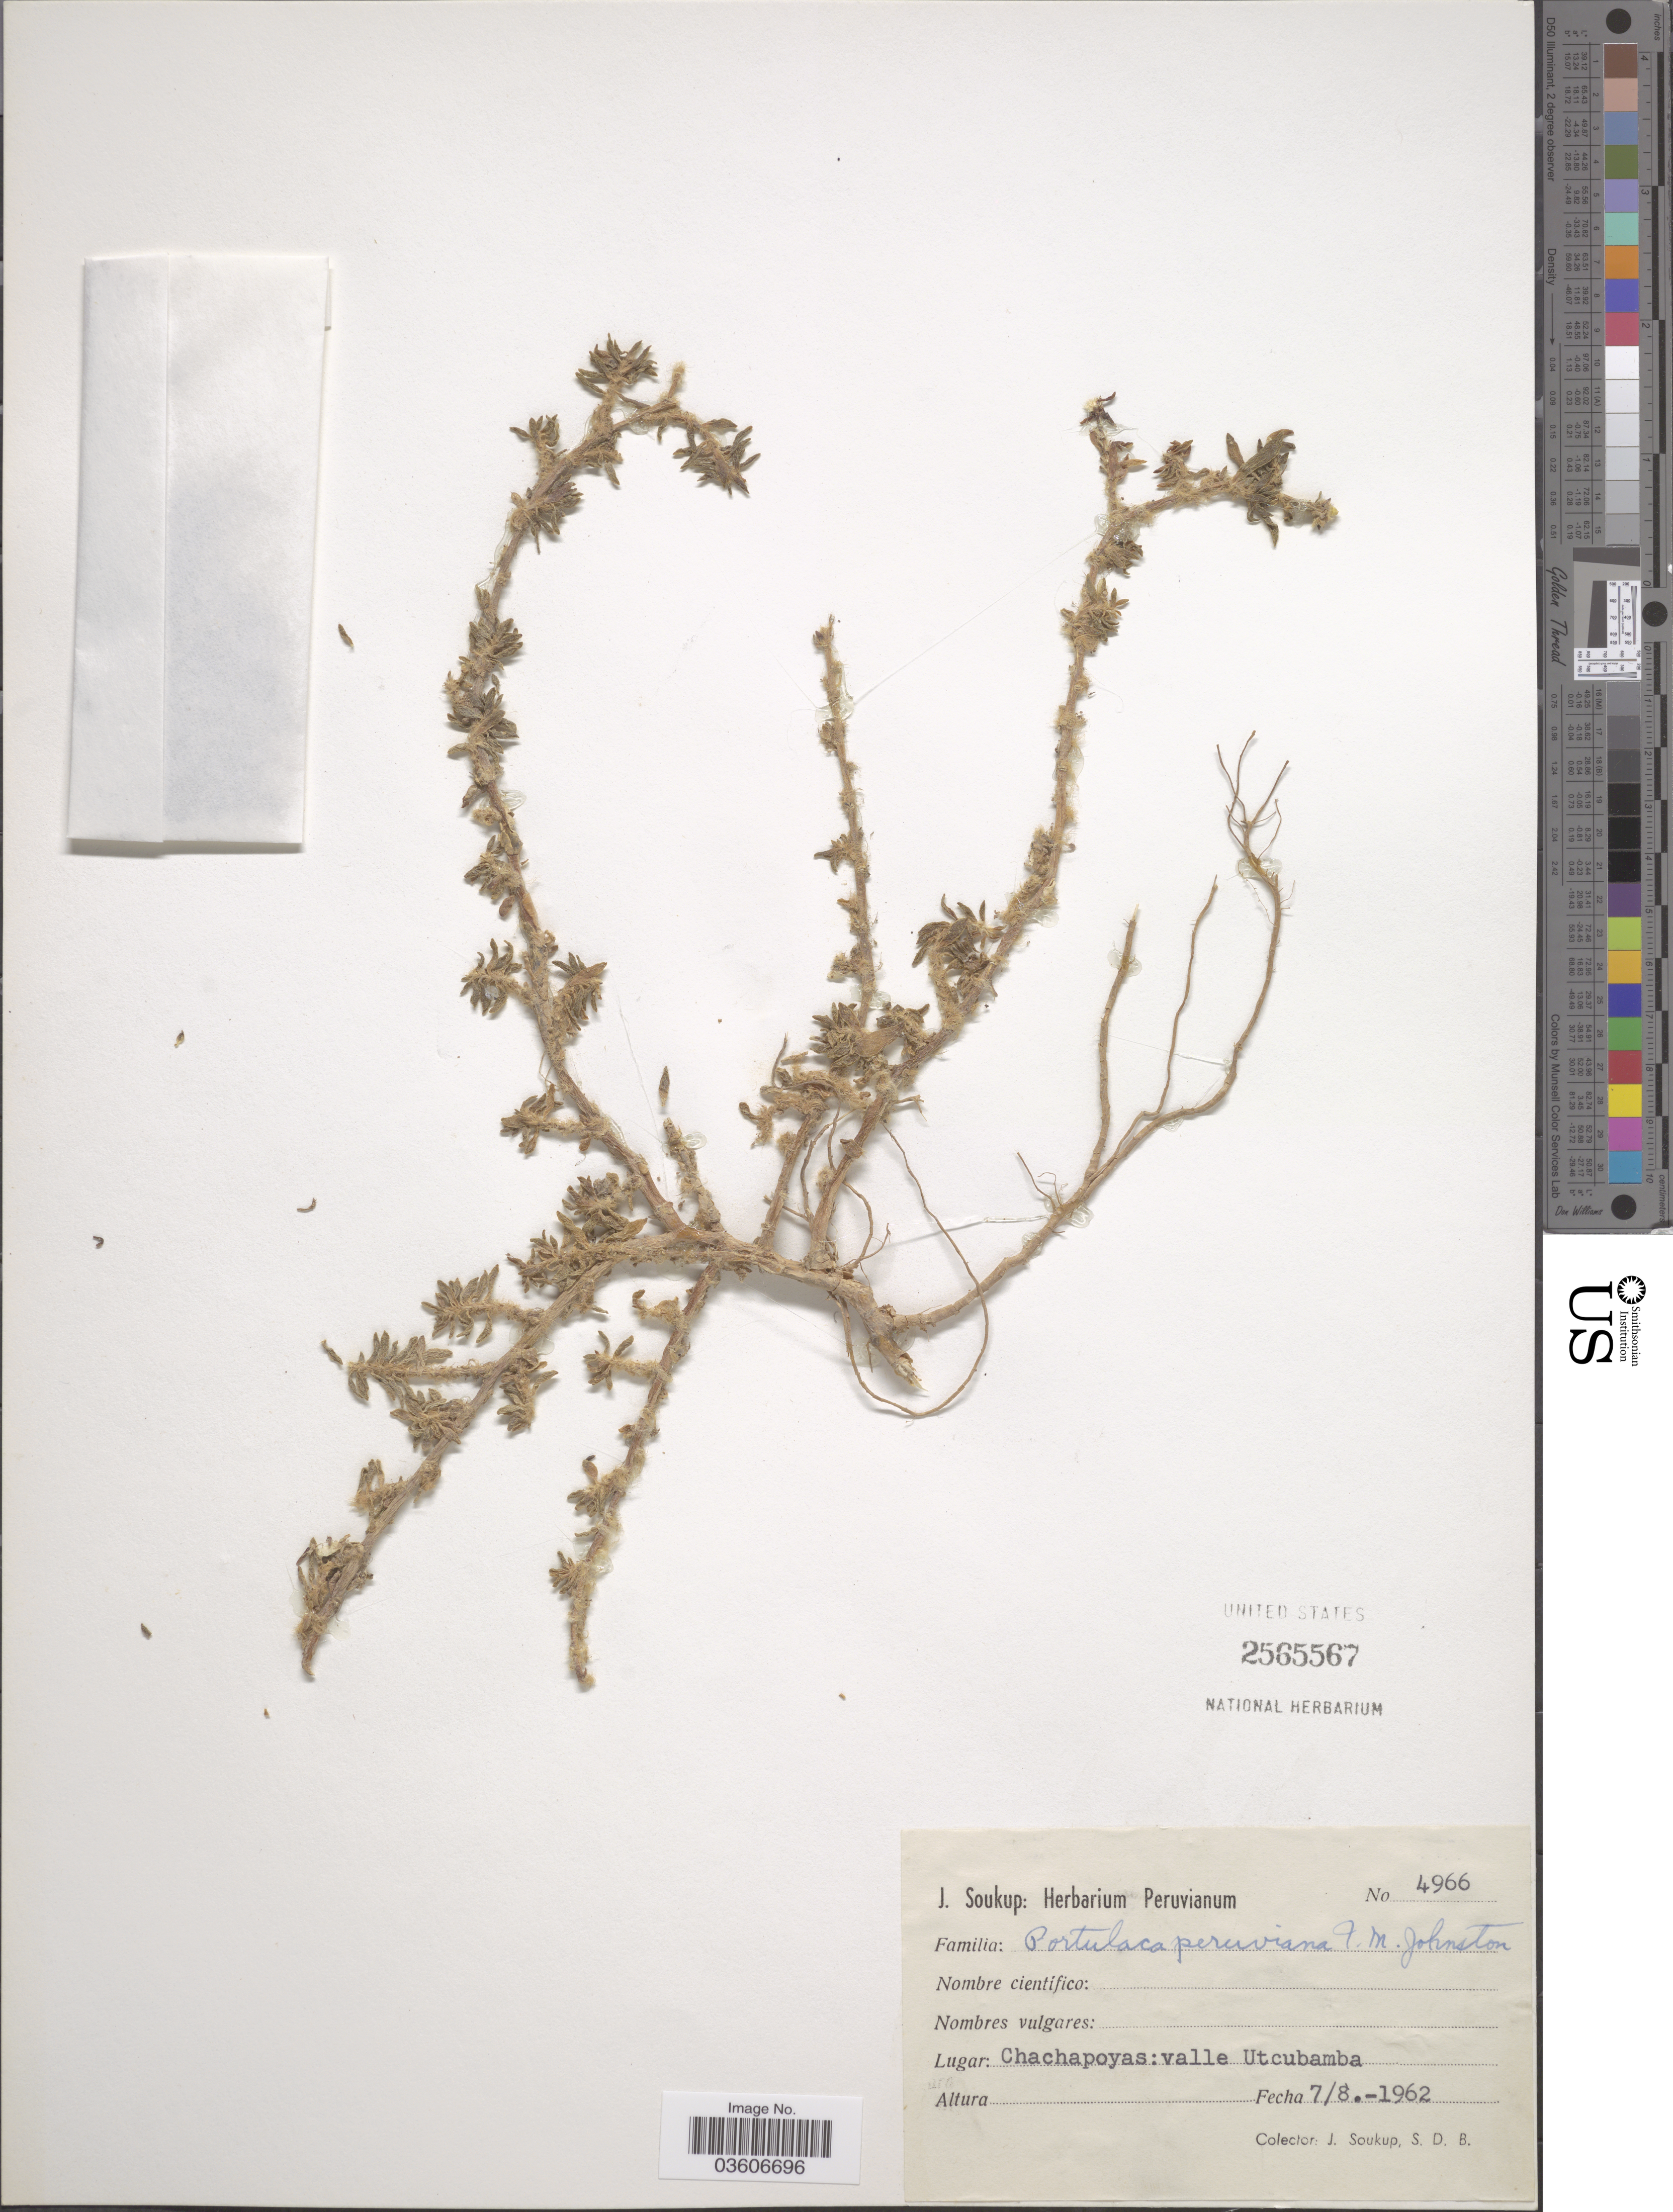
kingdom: Plantae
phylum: Tracheophyta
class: Magnoliopsida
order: Caryophyllales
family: Portulacaceae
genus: Portulaca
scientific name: Portulaca perennis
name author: R.E. Fr.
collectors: J. Soukup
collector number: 4966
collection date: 1962-08-07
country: Peru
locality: Chachapoyas: valle Utcubamba.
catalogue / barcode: US 2565567